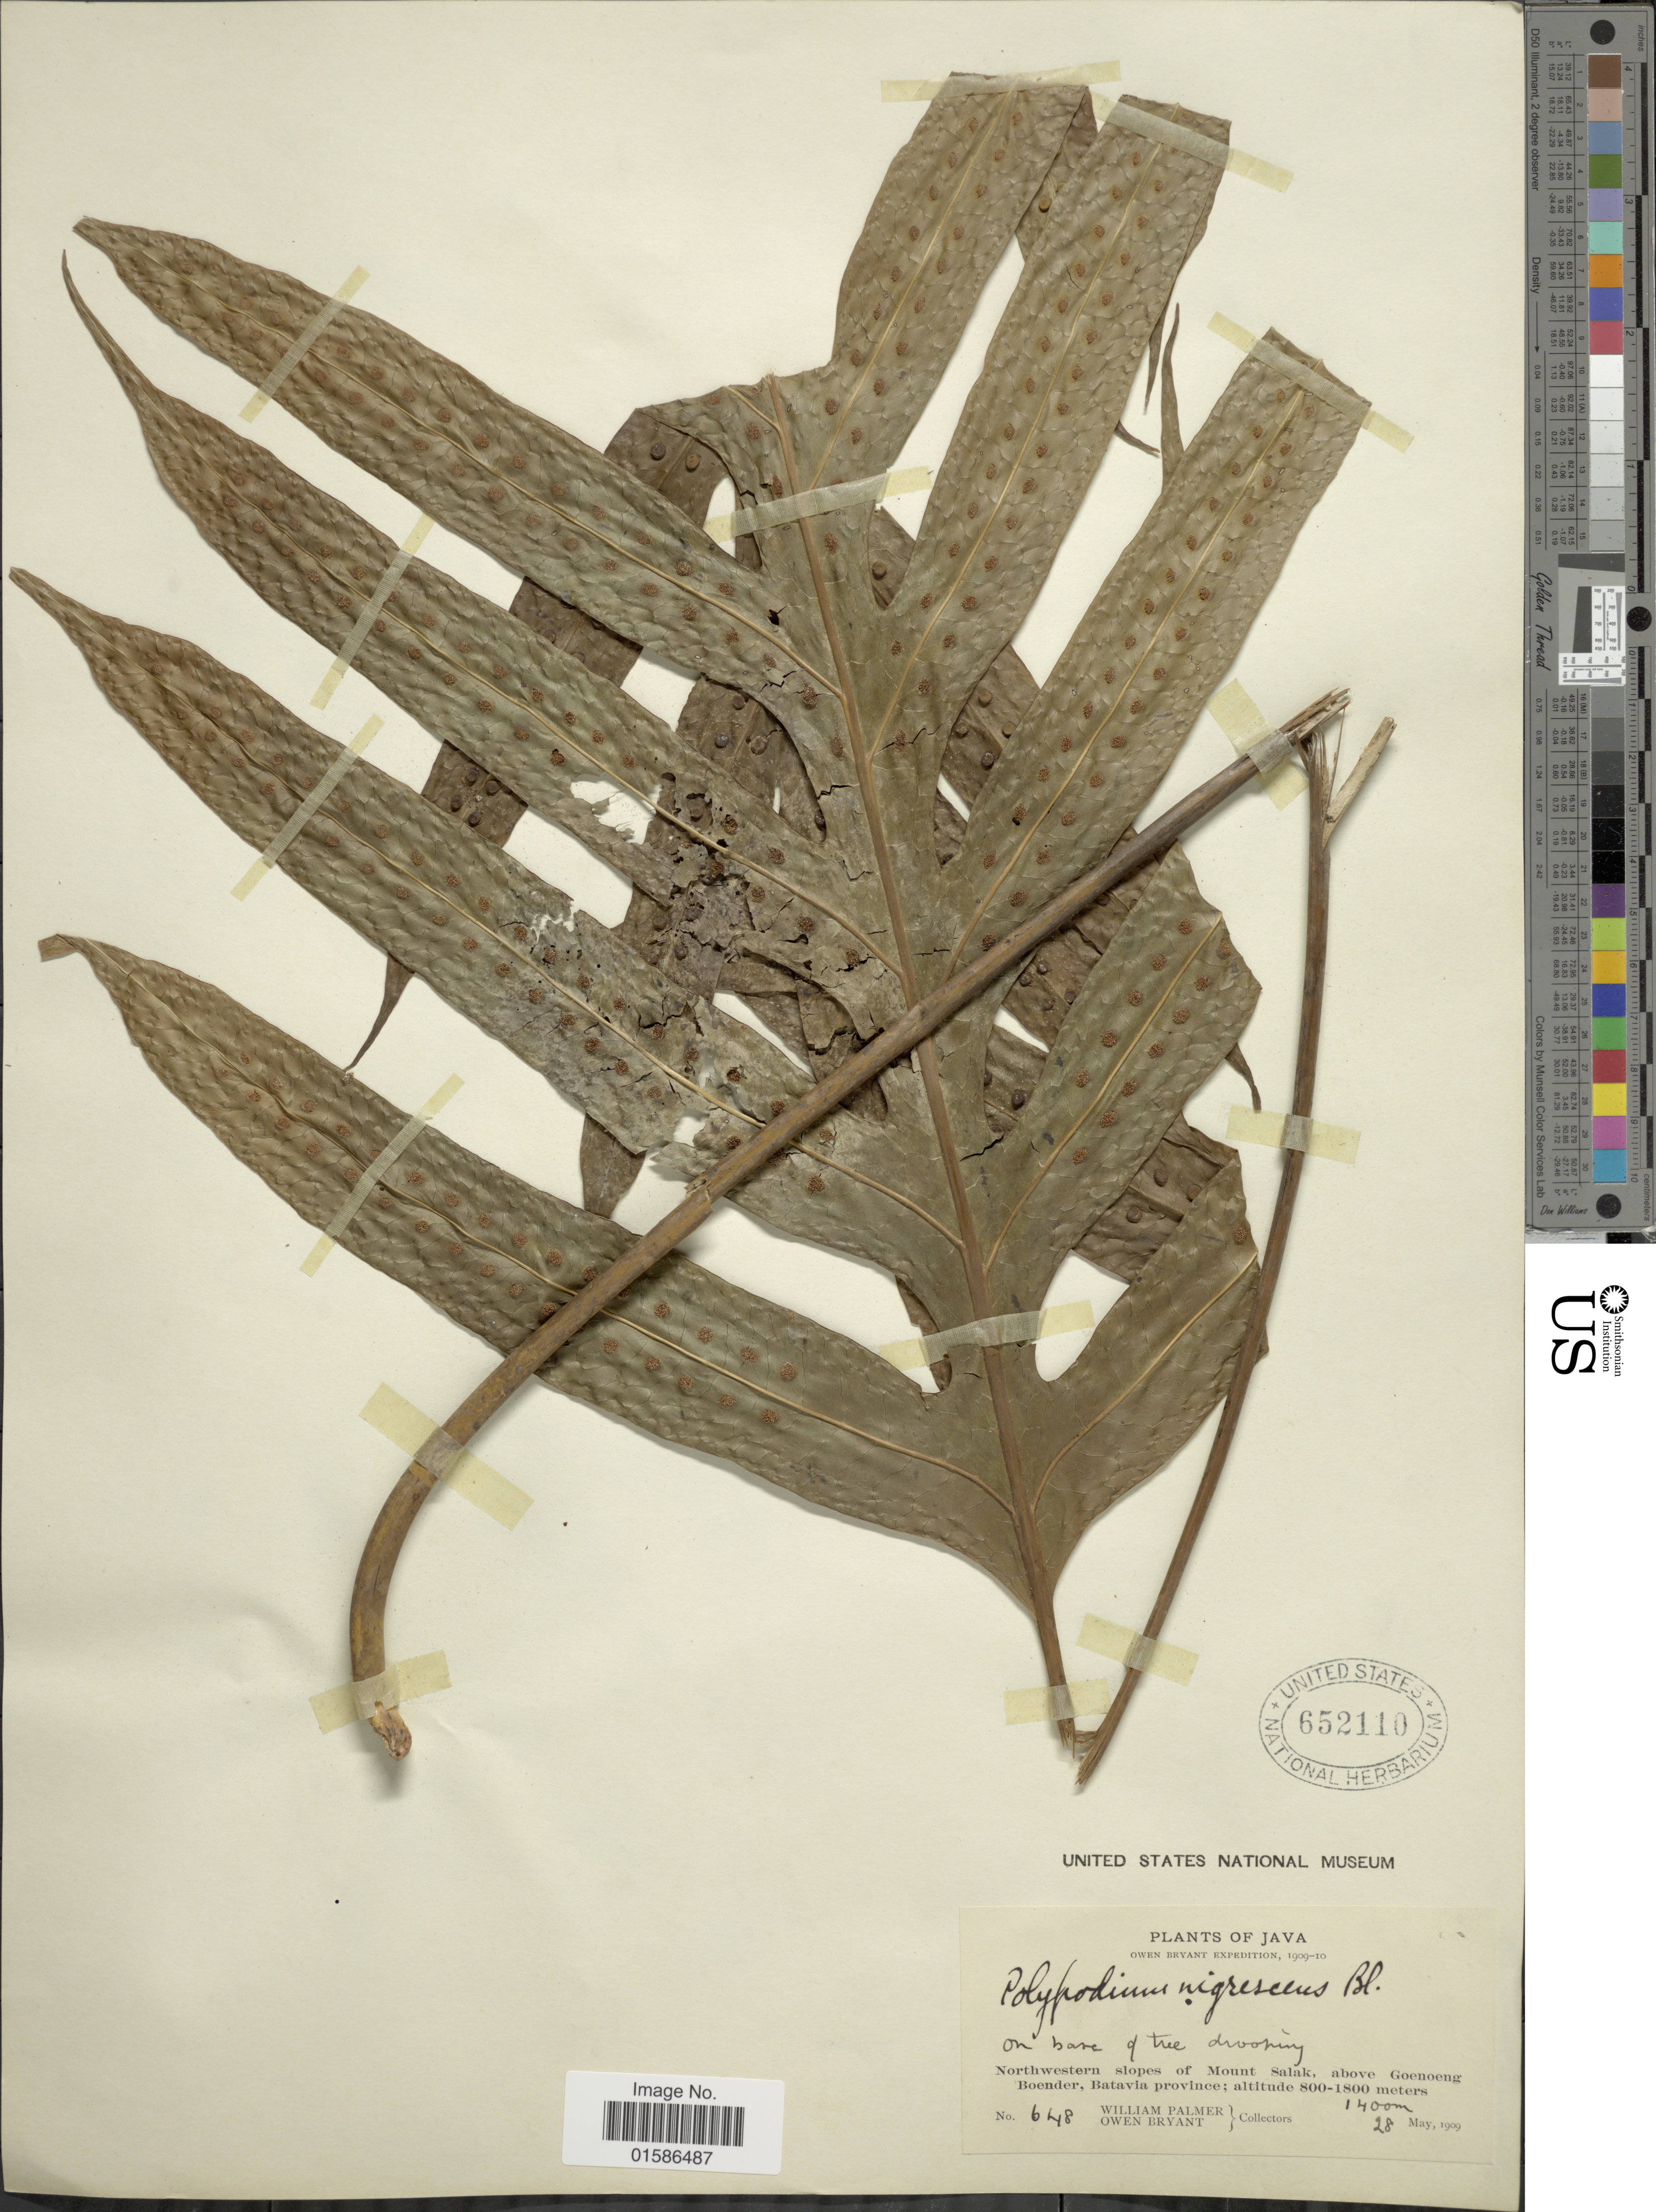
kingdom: Plantae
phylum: Tracheophyta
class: Polypodiopsida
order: Polypodiales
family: Polypodiaceae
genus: Microsorum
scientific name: Microsorum membranifolium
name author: (R. Br.) Ching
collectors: W. Palmer & O. Bryant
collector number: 648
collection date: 1909-05-28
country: Indonesia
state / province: Java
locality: Northwestern slopes of Mount Salak, above Goenoeng Boender, Batavia province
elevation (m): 1400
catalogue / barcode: US 652110